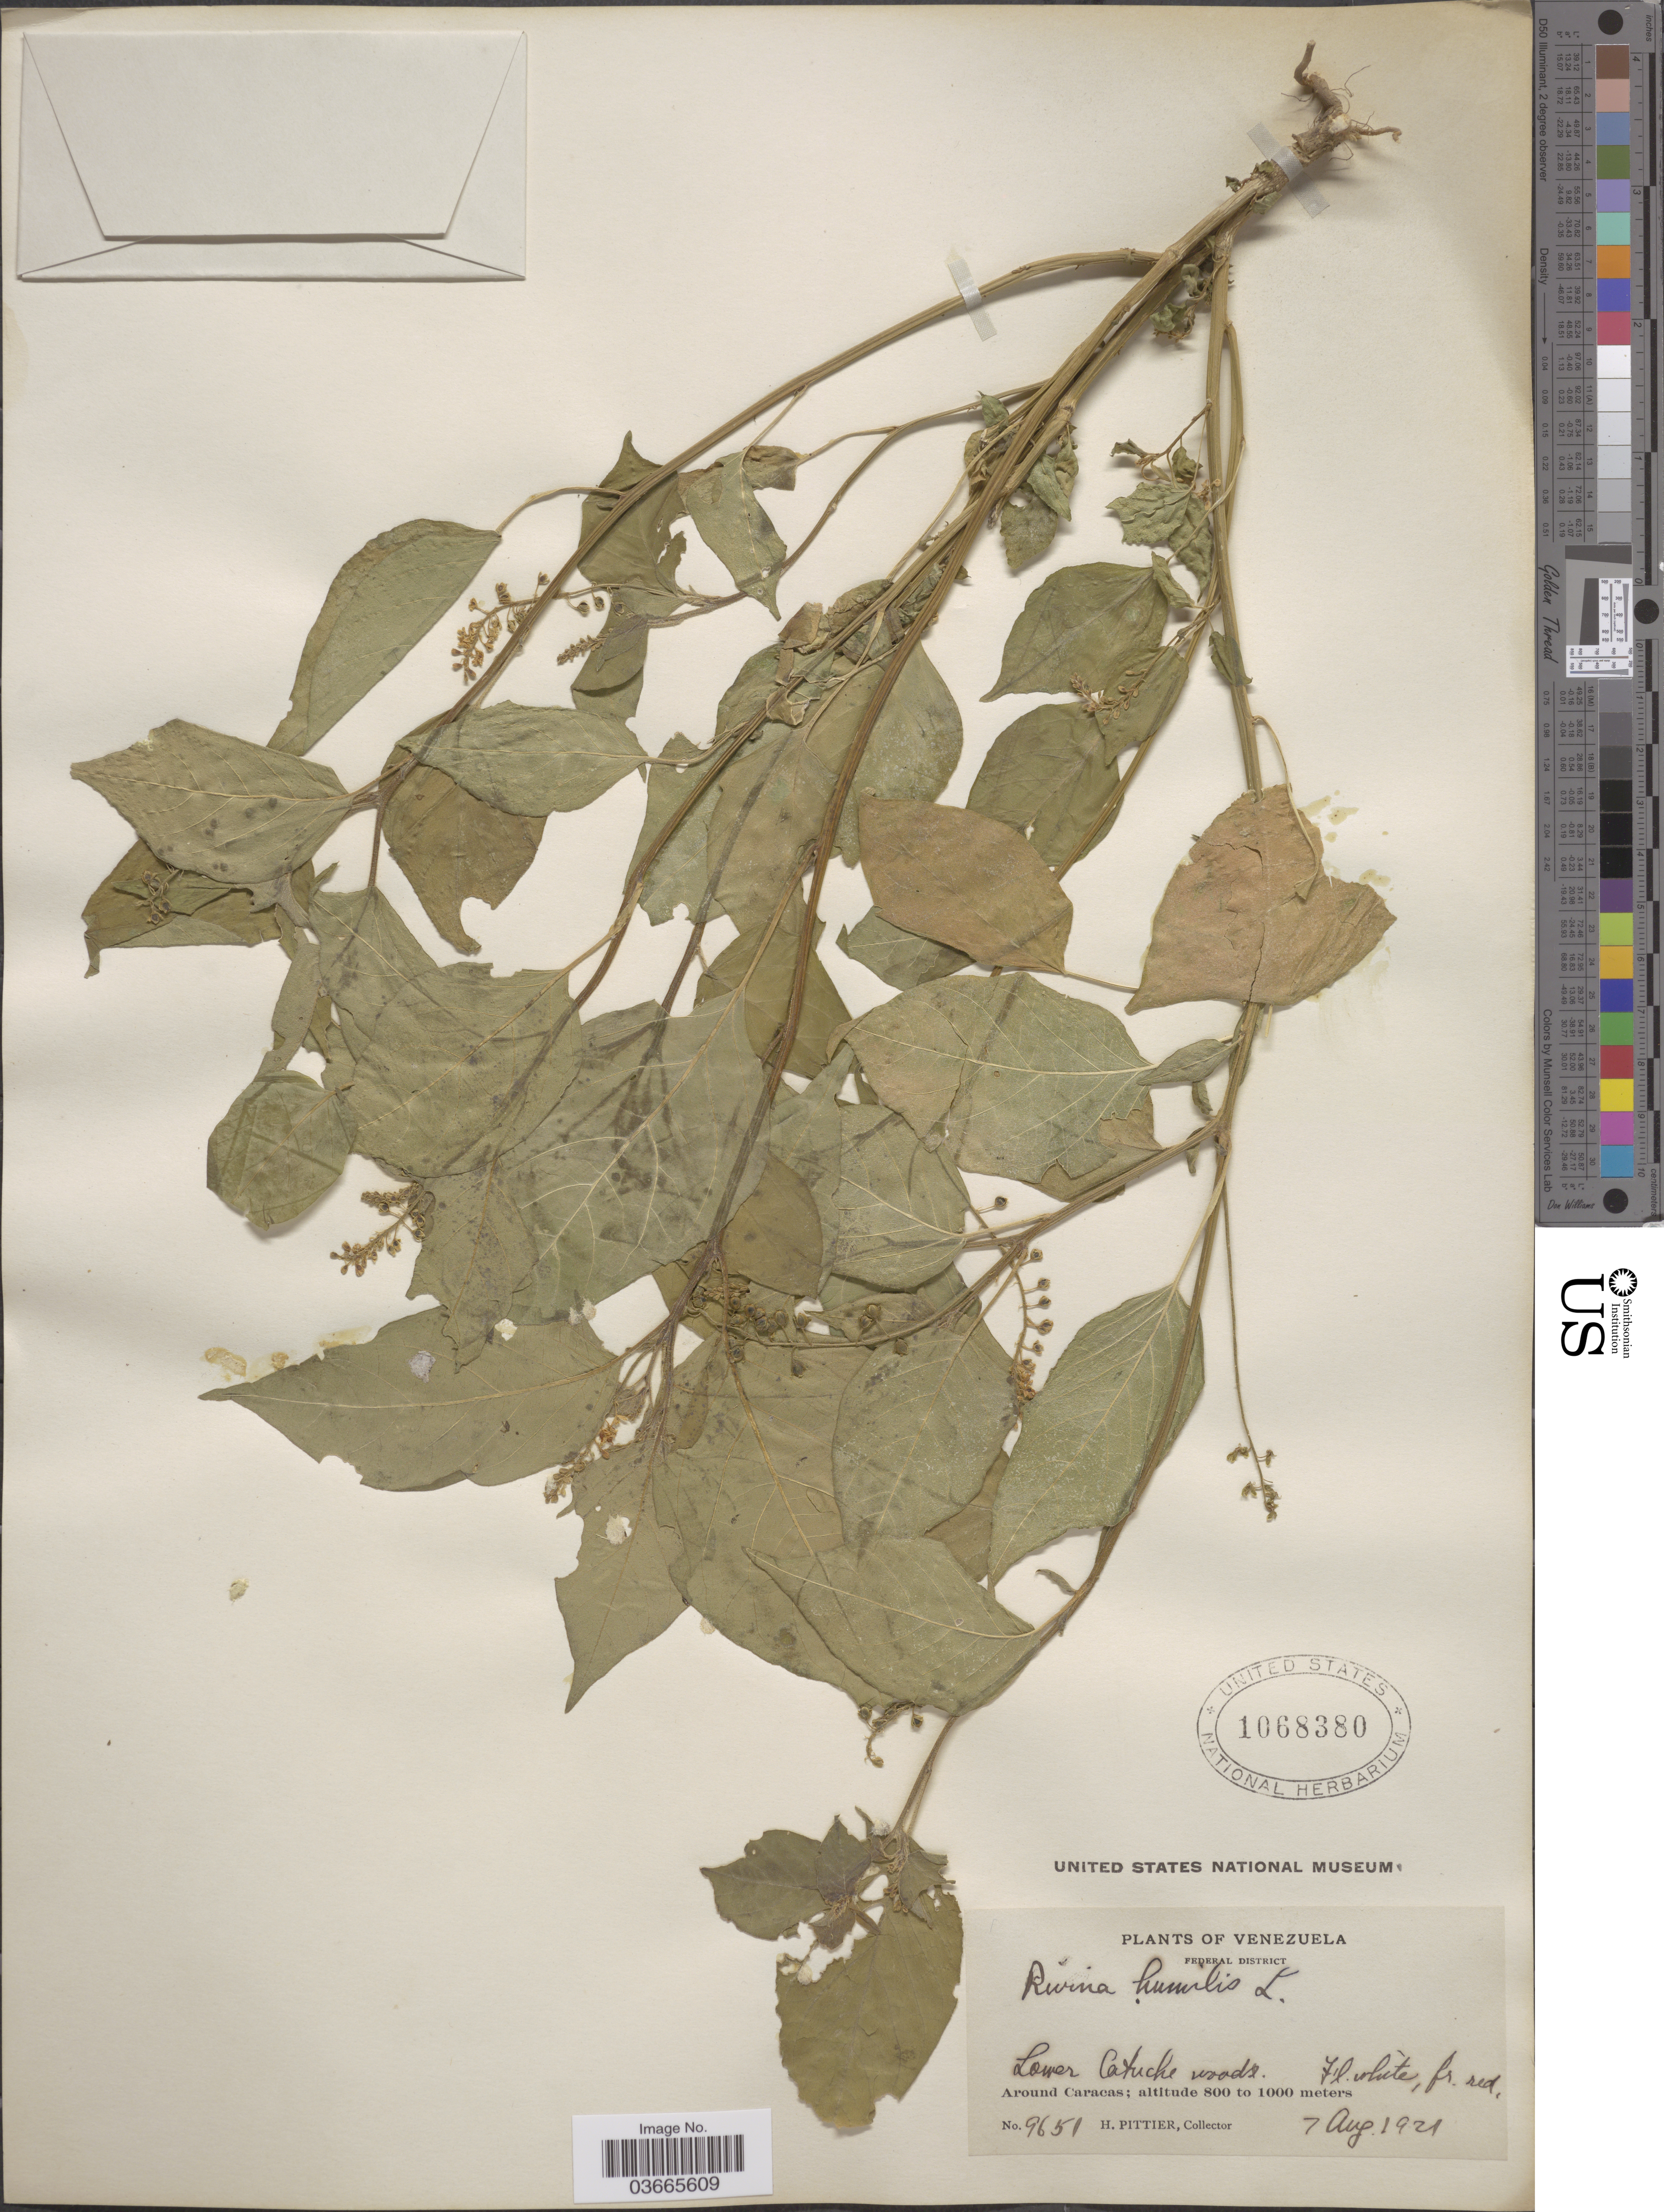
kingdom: Plantae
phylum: Tracheophyta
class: Magnoliopsida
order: Caryophyllales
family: Phytolaccaceae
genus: Rivina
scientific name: Rivina humilis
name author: L.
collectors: H. F. Pittier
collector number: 9651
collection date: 1921-08-07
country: Venezuela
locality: Federal District. Lower Catuche woods. Around Caracas.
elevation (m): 800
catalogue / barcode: US 1068380